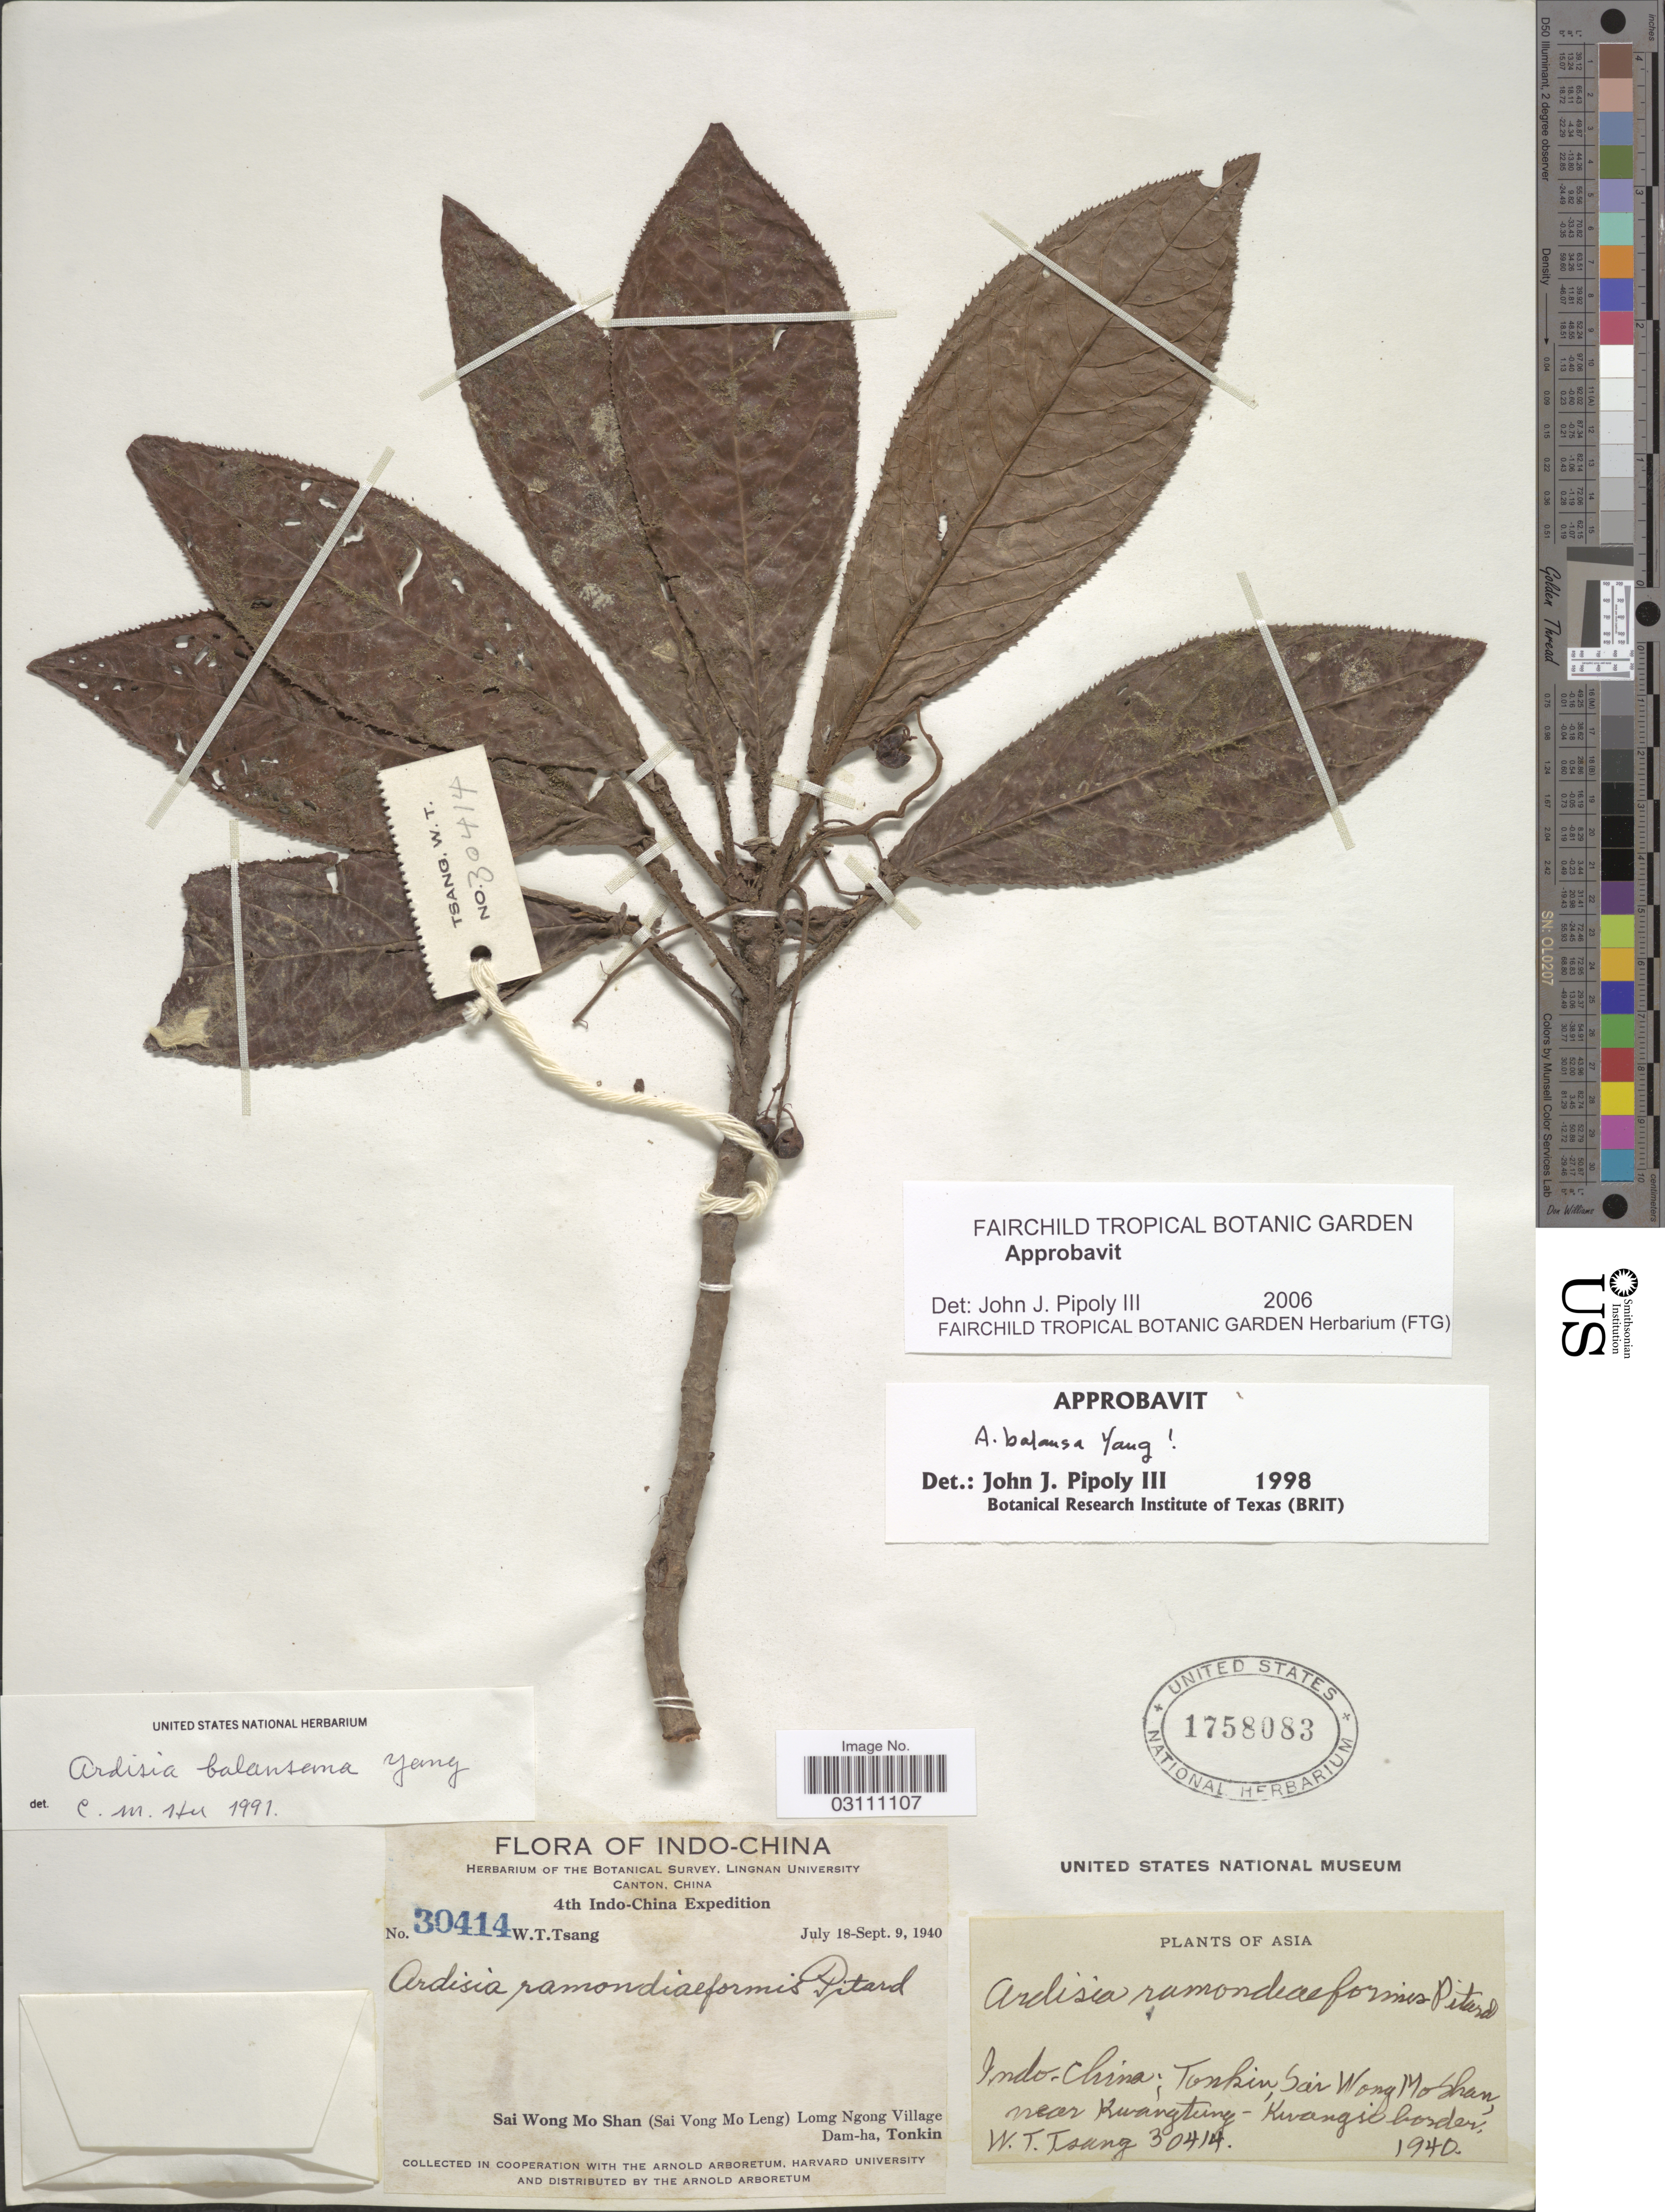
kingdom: Plantae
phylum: Tracheophyta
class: Magnoliopsida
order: Ericales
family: Primulaceae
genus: Ardisia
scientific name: Ardisia balansana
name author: Y.P. Yang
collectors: W. T. Tsang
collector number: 30414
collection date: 1940-07-18/1940-09-09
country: Vietnam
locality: Indo-China. Sai Wong Mo Shan (Sai Vong Mo Leng) Lomg Ngong Village. Dam-ha, Tonkin. Tonkin, Sai Wong Mo Shan, near Kwangtung-Kwangsi border.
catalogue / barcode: US 1758083